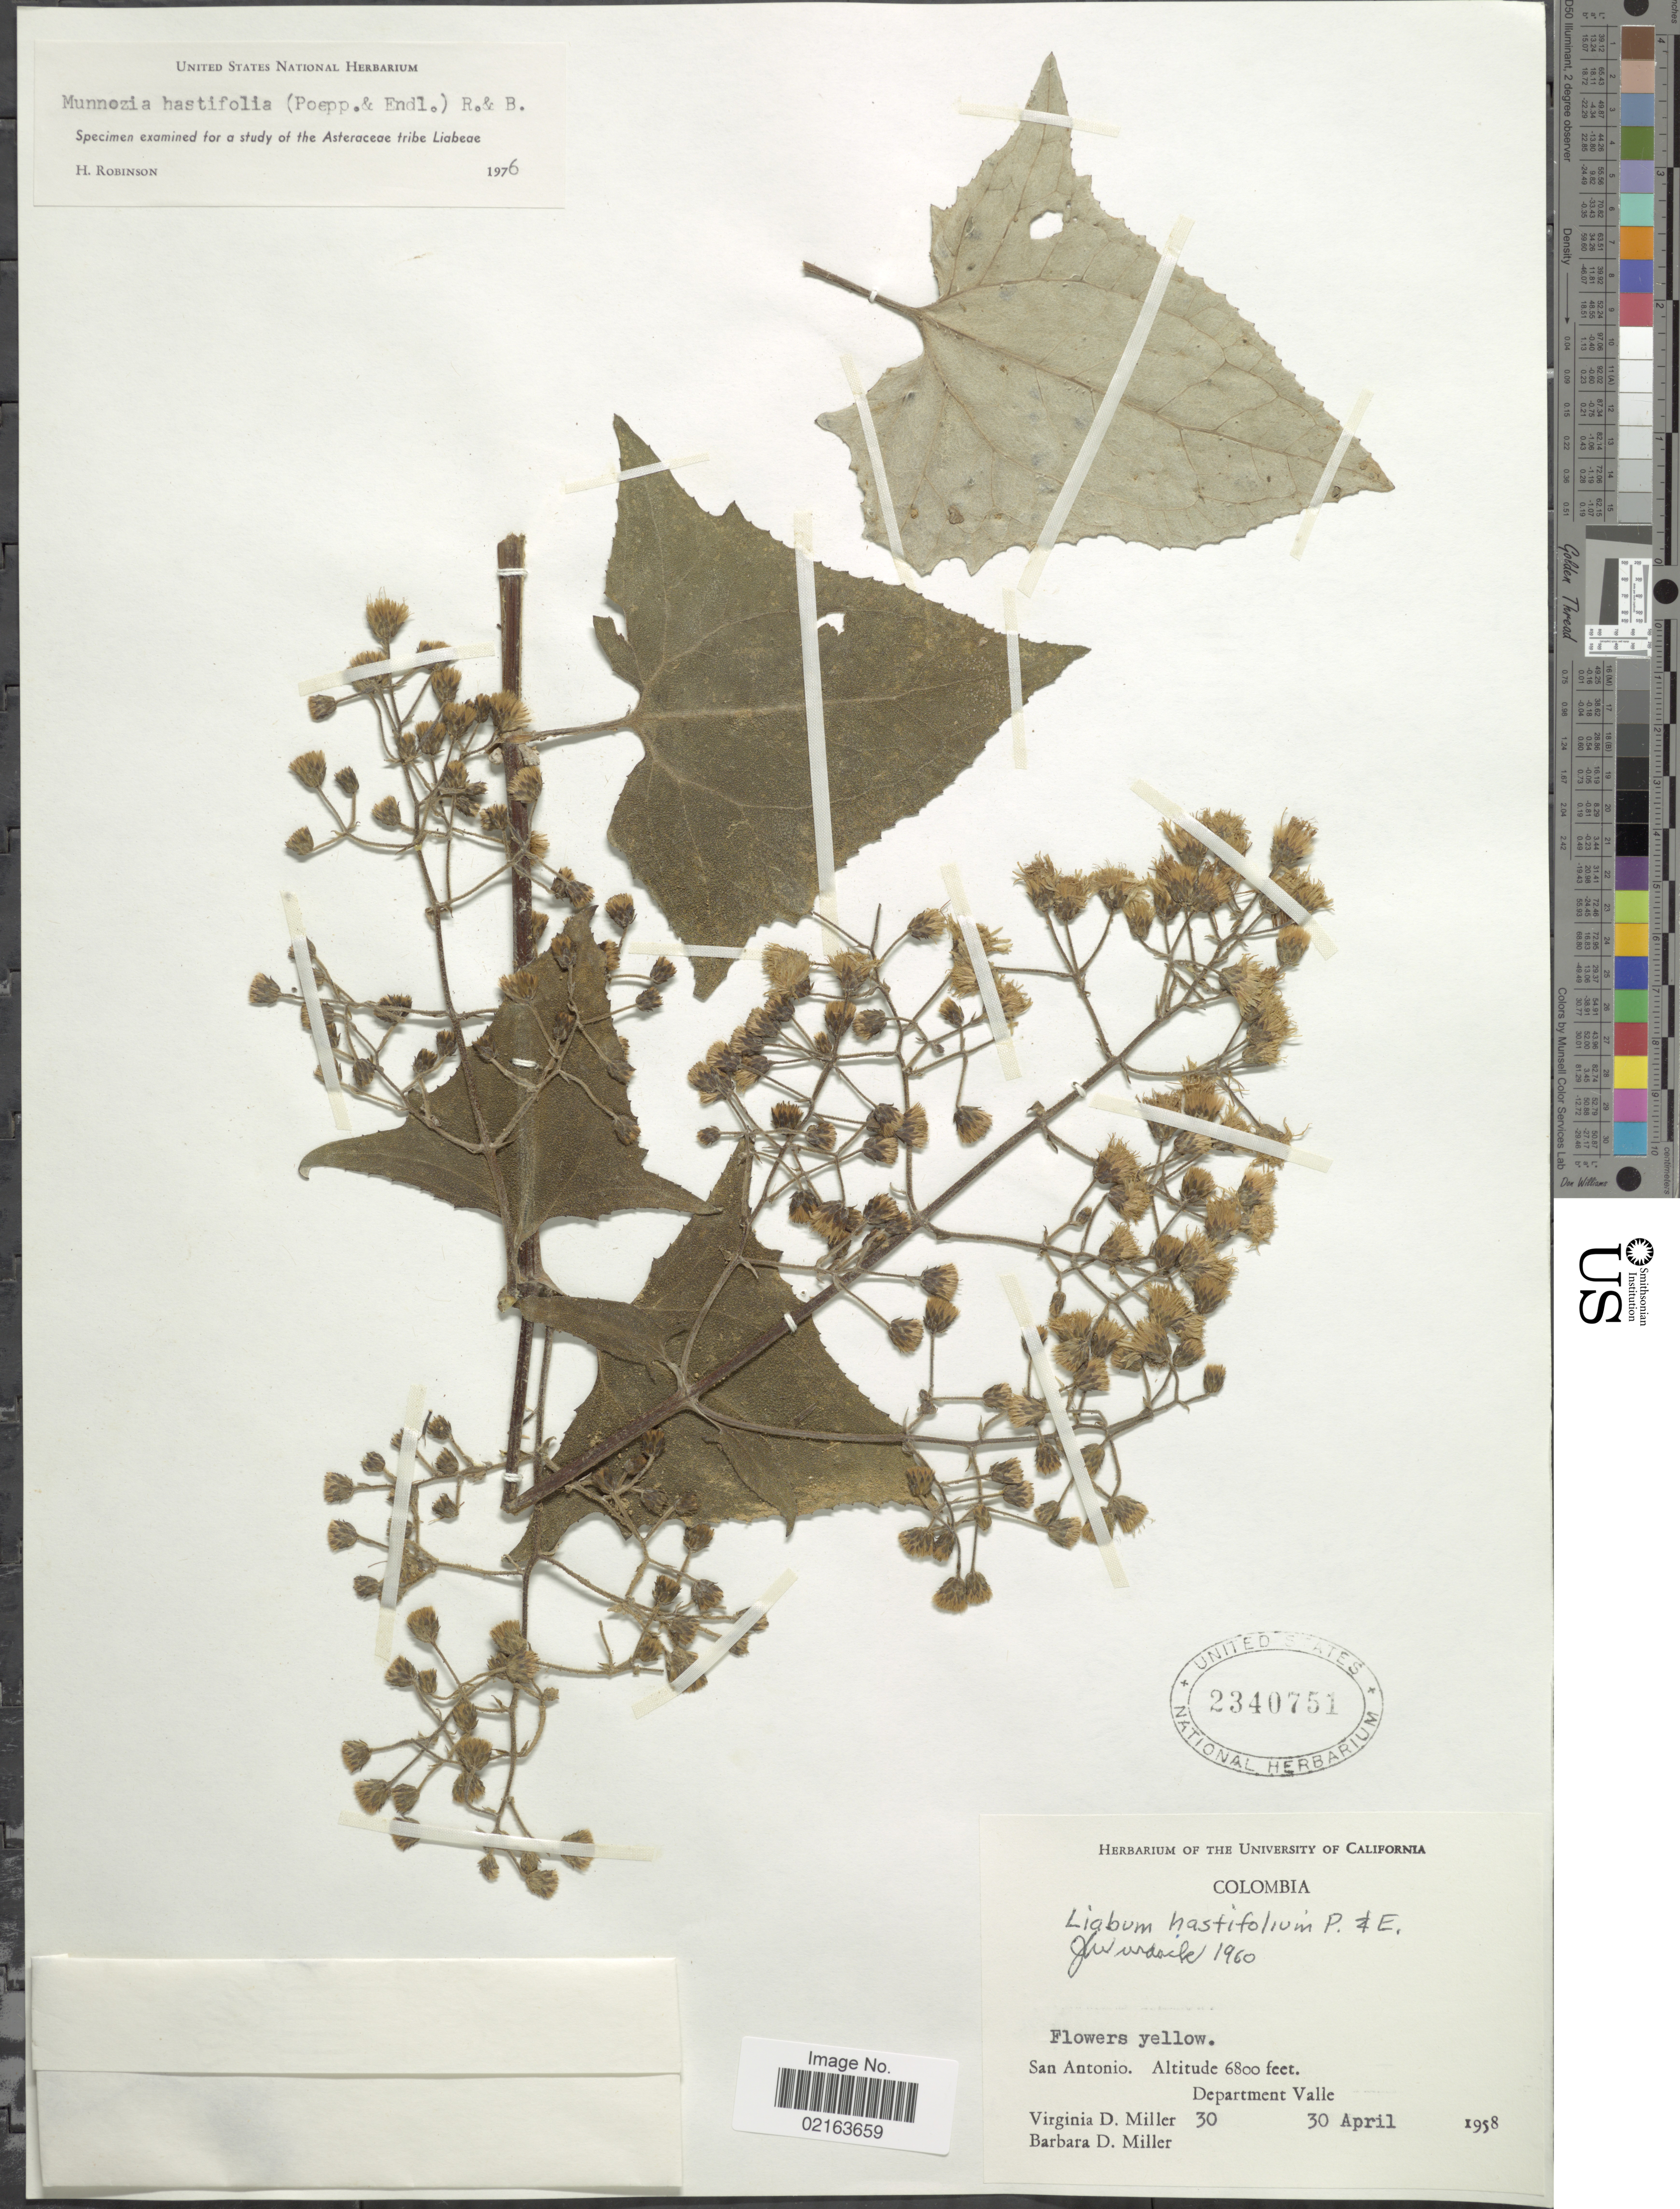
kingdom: Plantae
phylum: Tracheophyta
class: Magnoliopsida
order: Asterales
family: Asteraceae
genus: Munnozia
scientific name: Munnozia hastifolia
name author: (Poepp.) H. Rob. & Brettell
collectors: V. D. Miller & B. D. Miller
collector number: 30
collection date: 1958-04-30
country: Colombia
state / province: Valle del Cauca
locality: San Antonio. Department Valle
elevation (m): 2073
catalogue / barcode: US 2340751